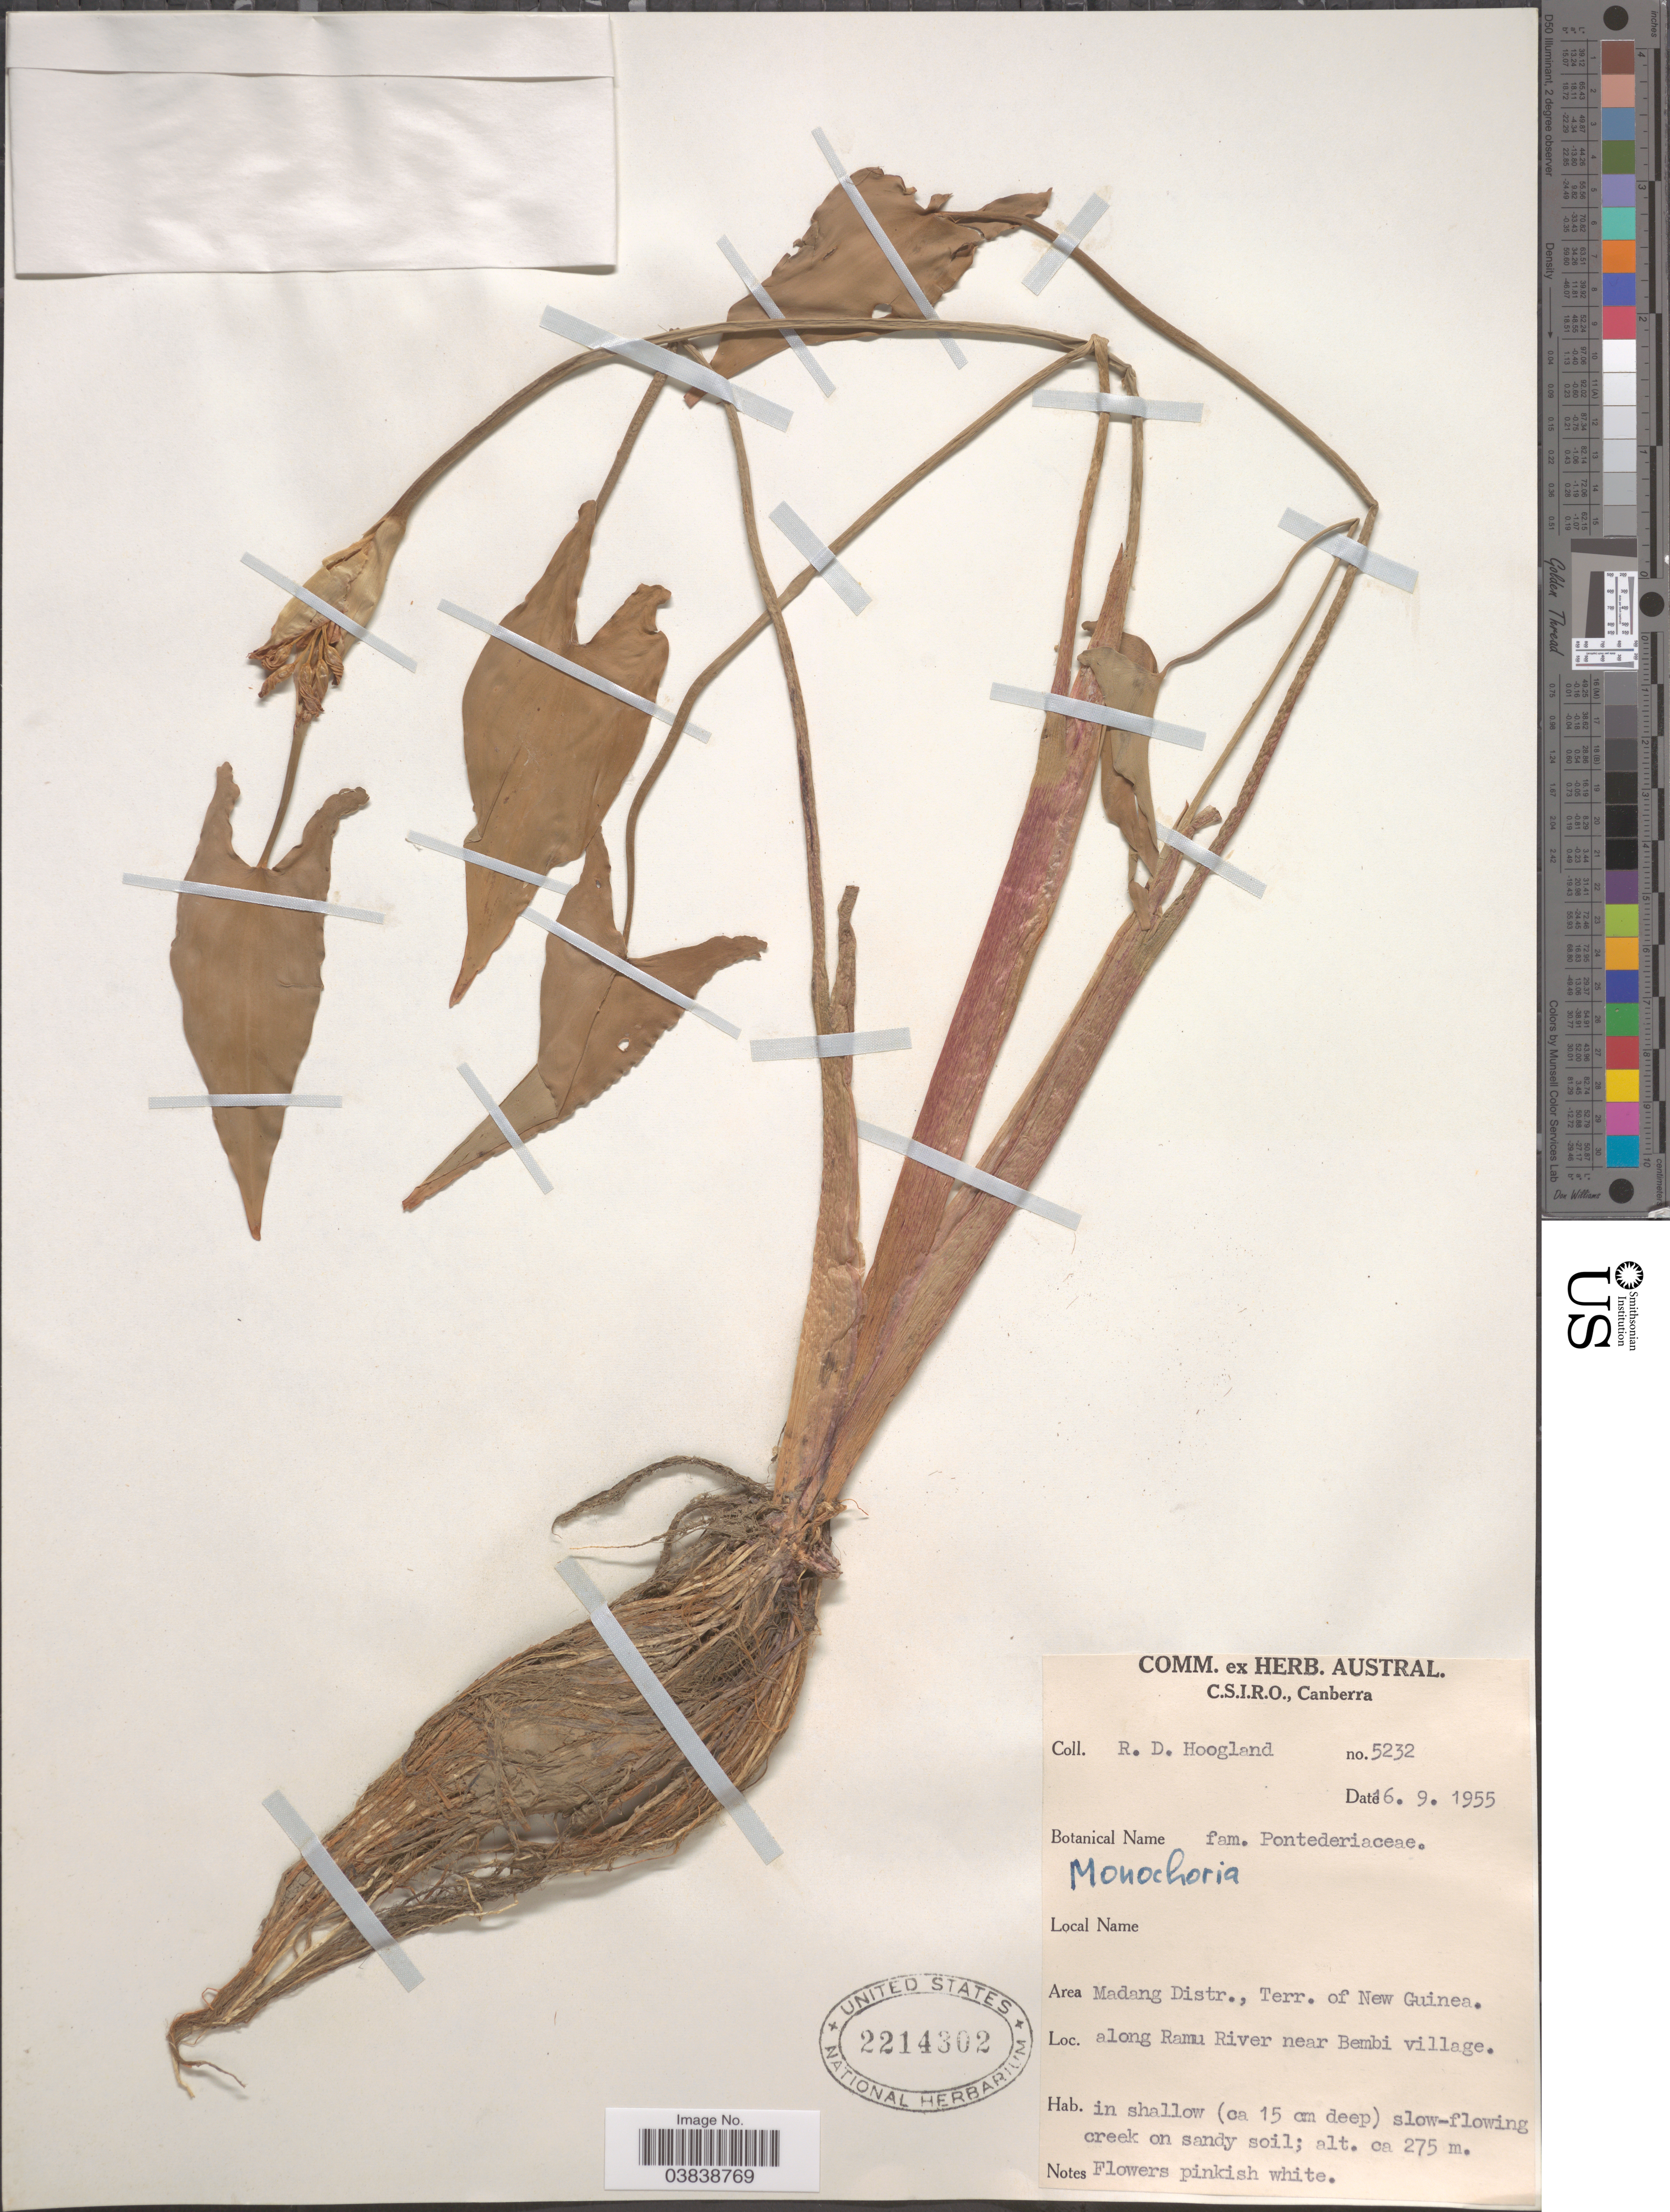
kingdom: Plantae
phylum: Tracheophyta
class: Liliopsida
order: Commelinales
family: Pontederiaceae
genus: Monochoria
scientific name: Monochoria sp.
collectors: R. D. Hoogland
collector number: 5232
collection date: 1955-09-06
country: Papua New Guinea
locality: Area Madang Distr., Terr. of New Guinea. Along Ramu River near Bembi village.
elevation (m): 275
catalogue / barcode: US 2214302